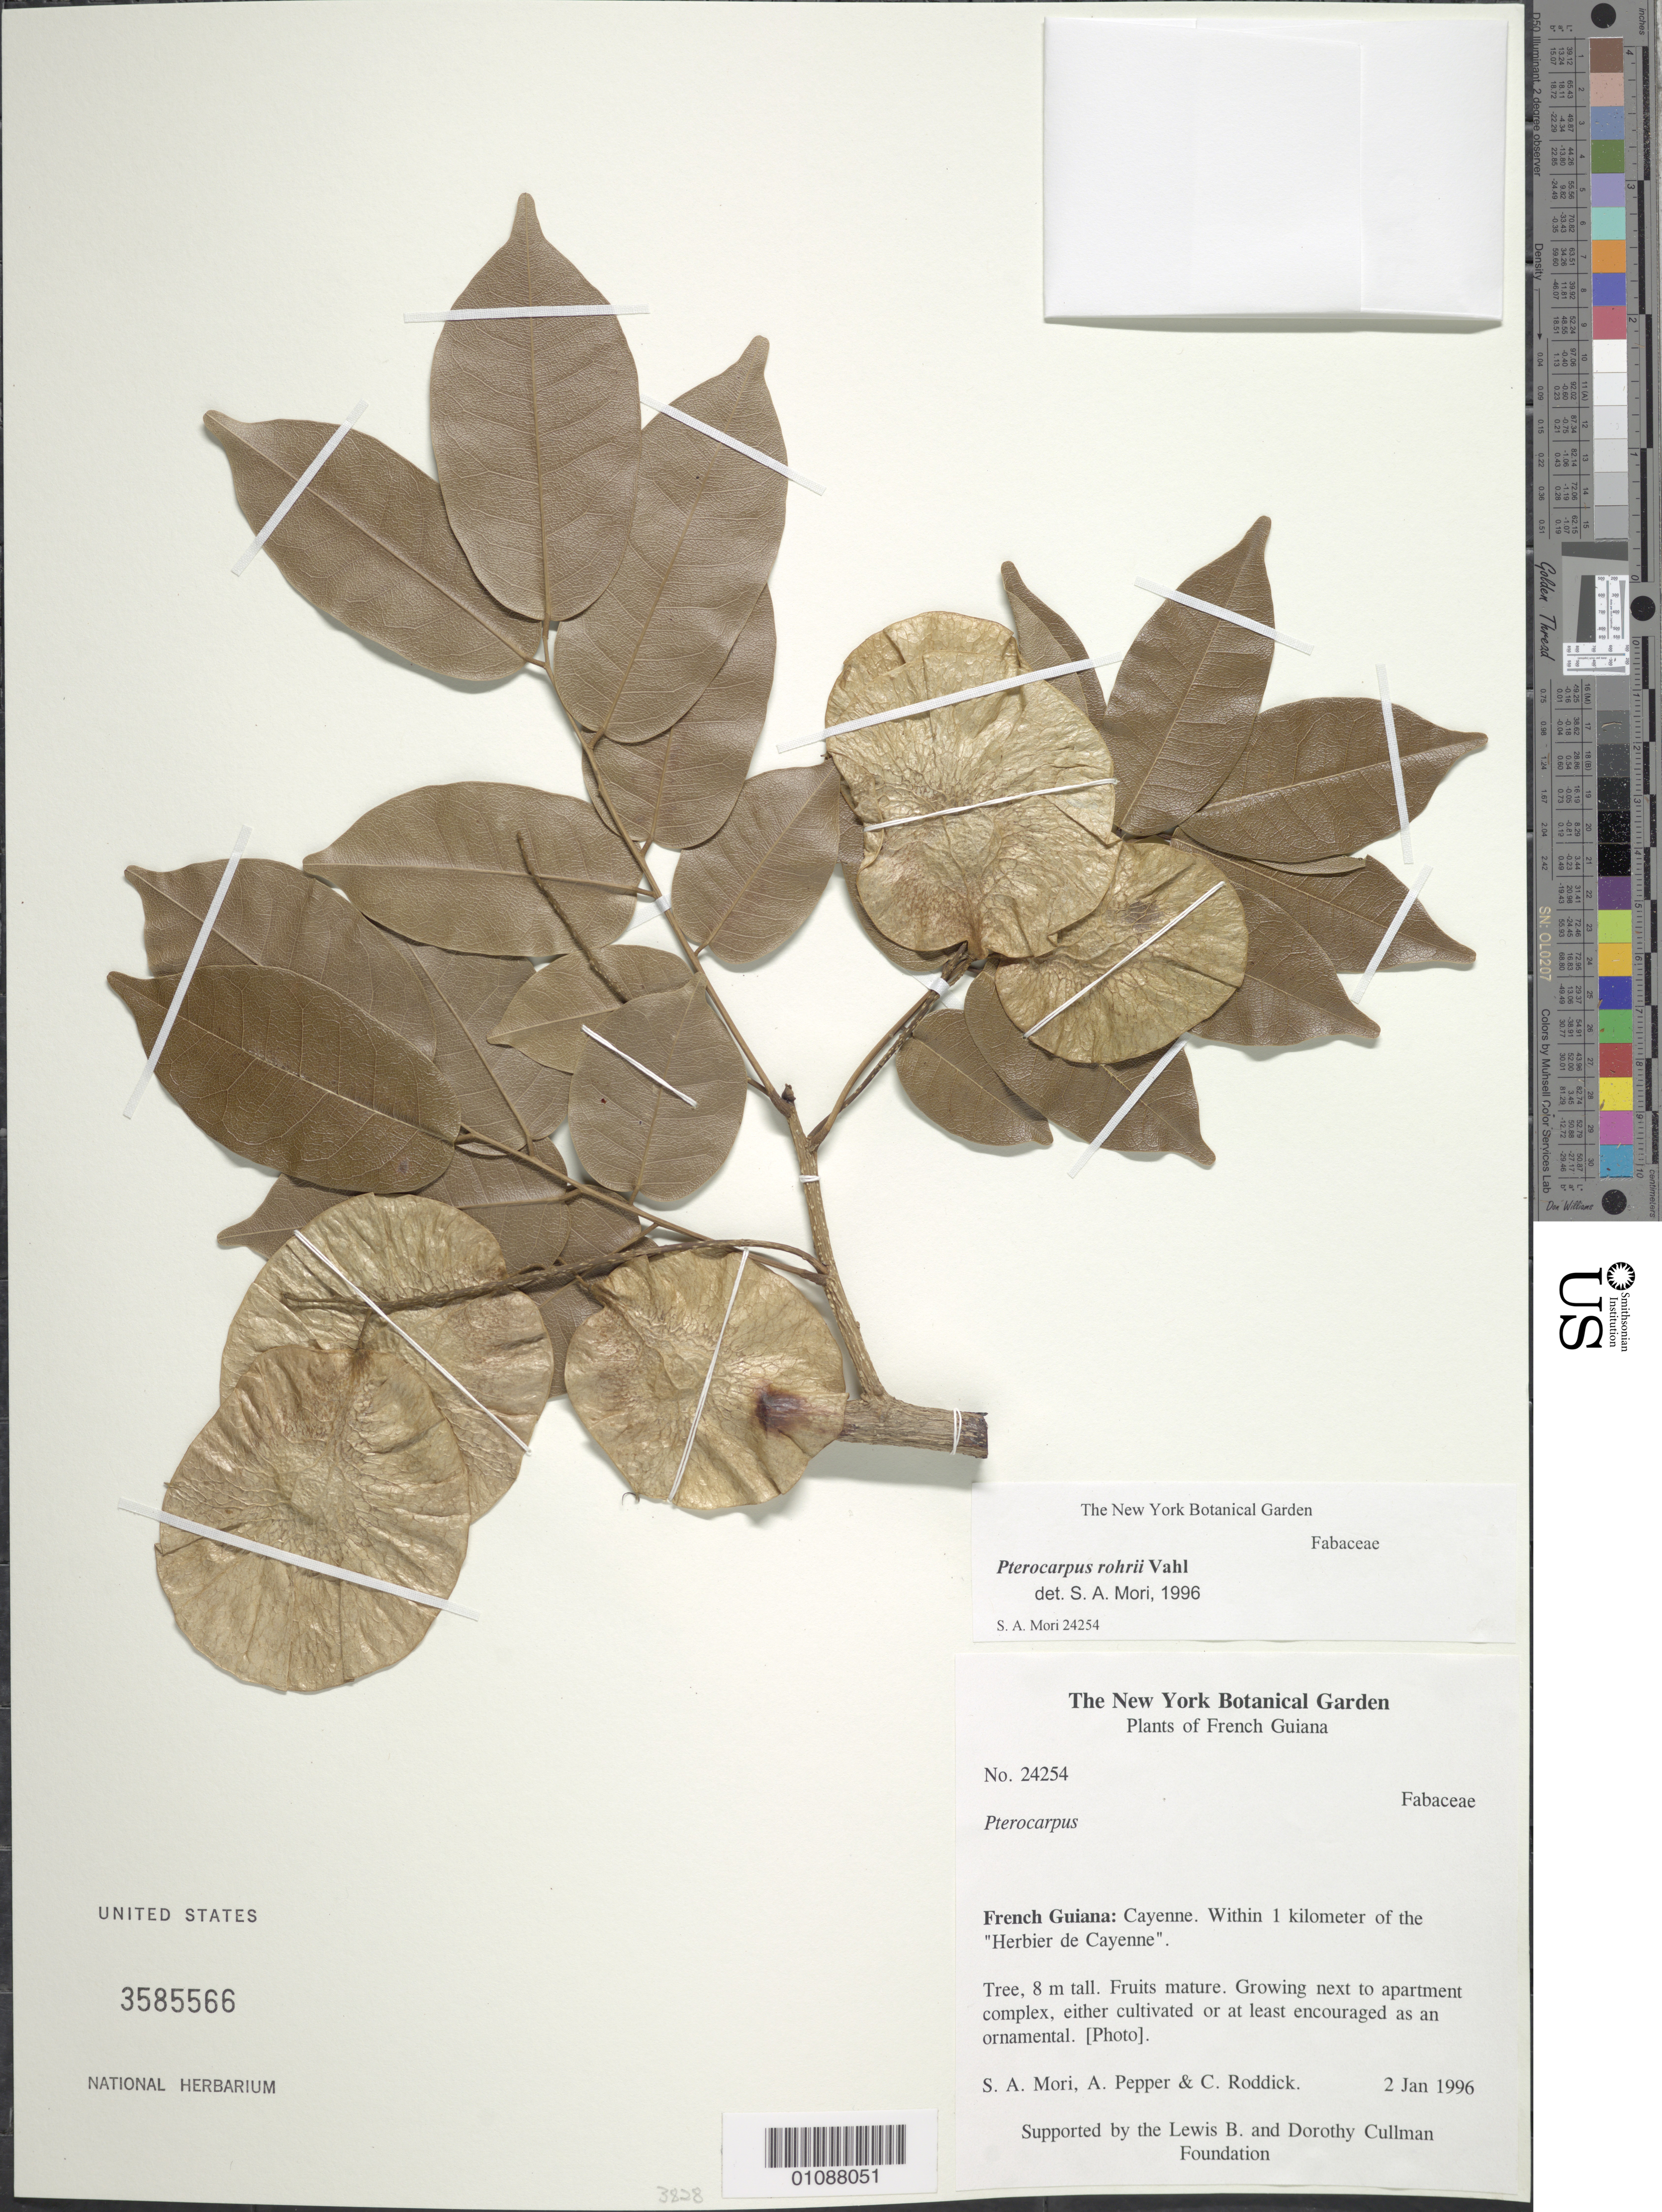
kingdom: Plantae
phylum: Tracheophyta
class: Magnoliopsida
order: Fabales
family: Fabaceae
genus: Pterocarpus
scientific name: Pterocarpus rohrii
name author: Vahl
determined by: Mori, Scott A.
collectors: S. Mori, A. Pepper & C. Roddick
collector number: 24254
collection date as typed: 2-Jan-96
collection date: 1996-01-02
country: French Guiana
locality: Cayenne. Within 1 kilometer of the "Herbier de Cayenne"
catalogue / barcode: US 3585566